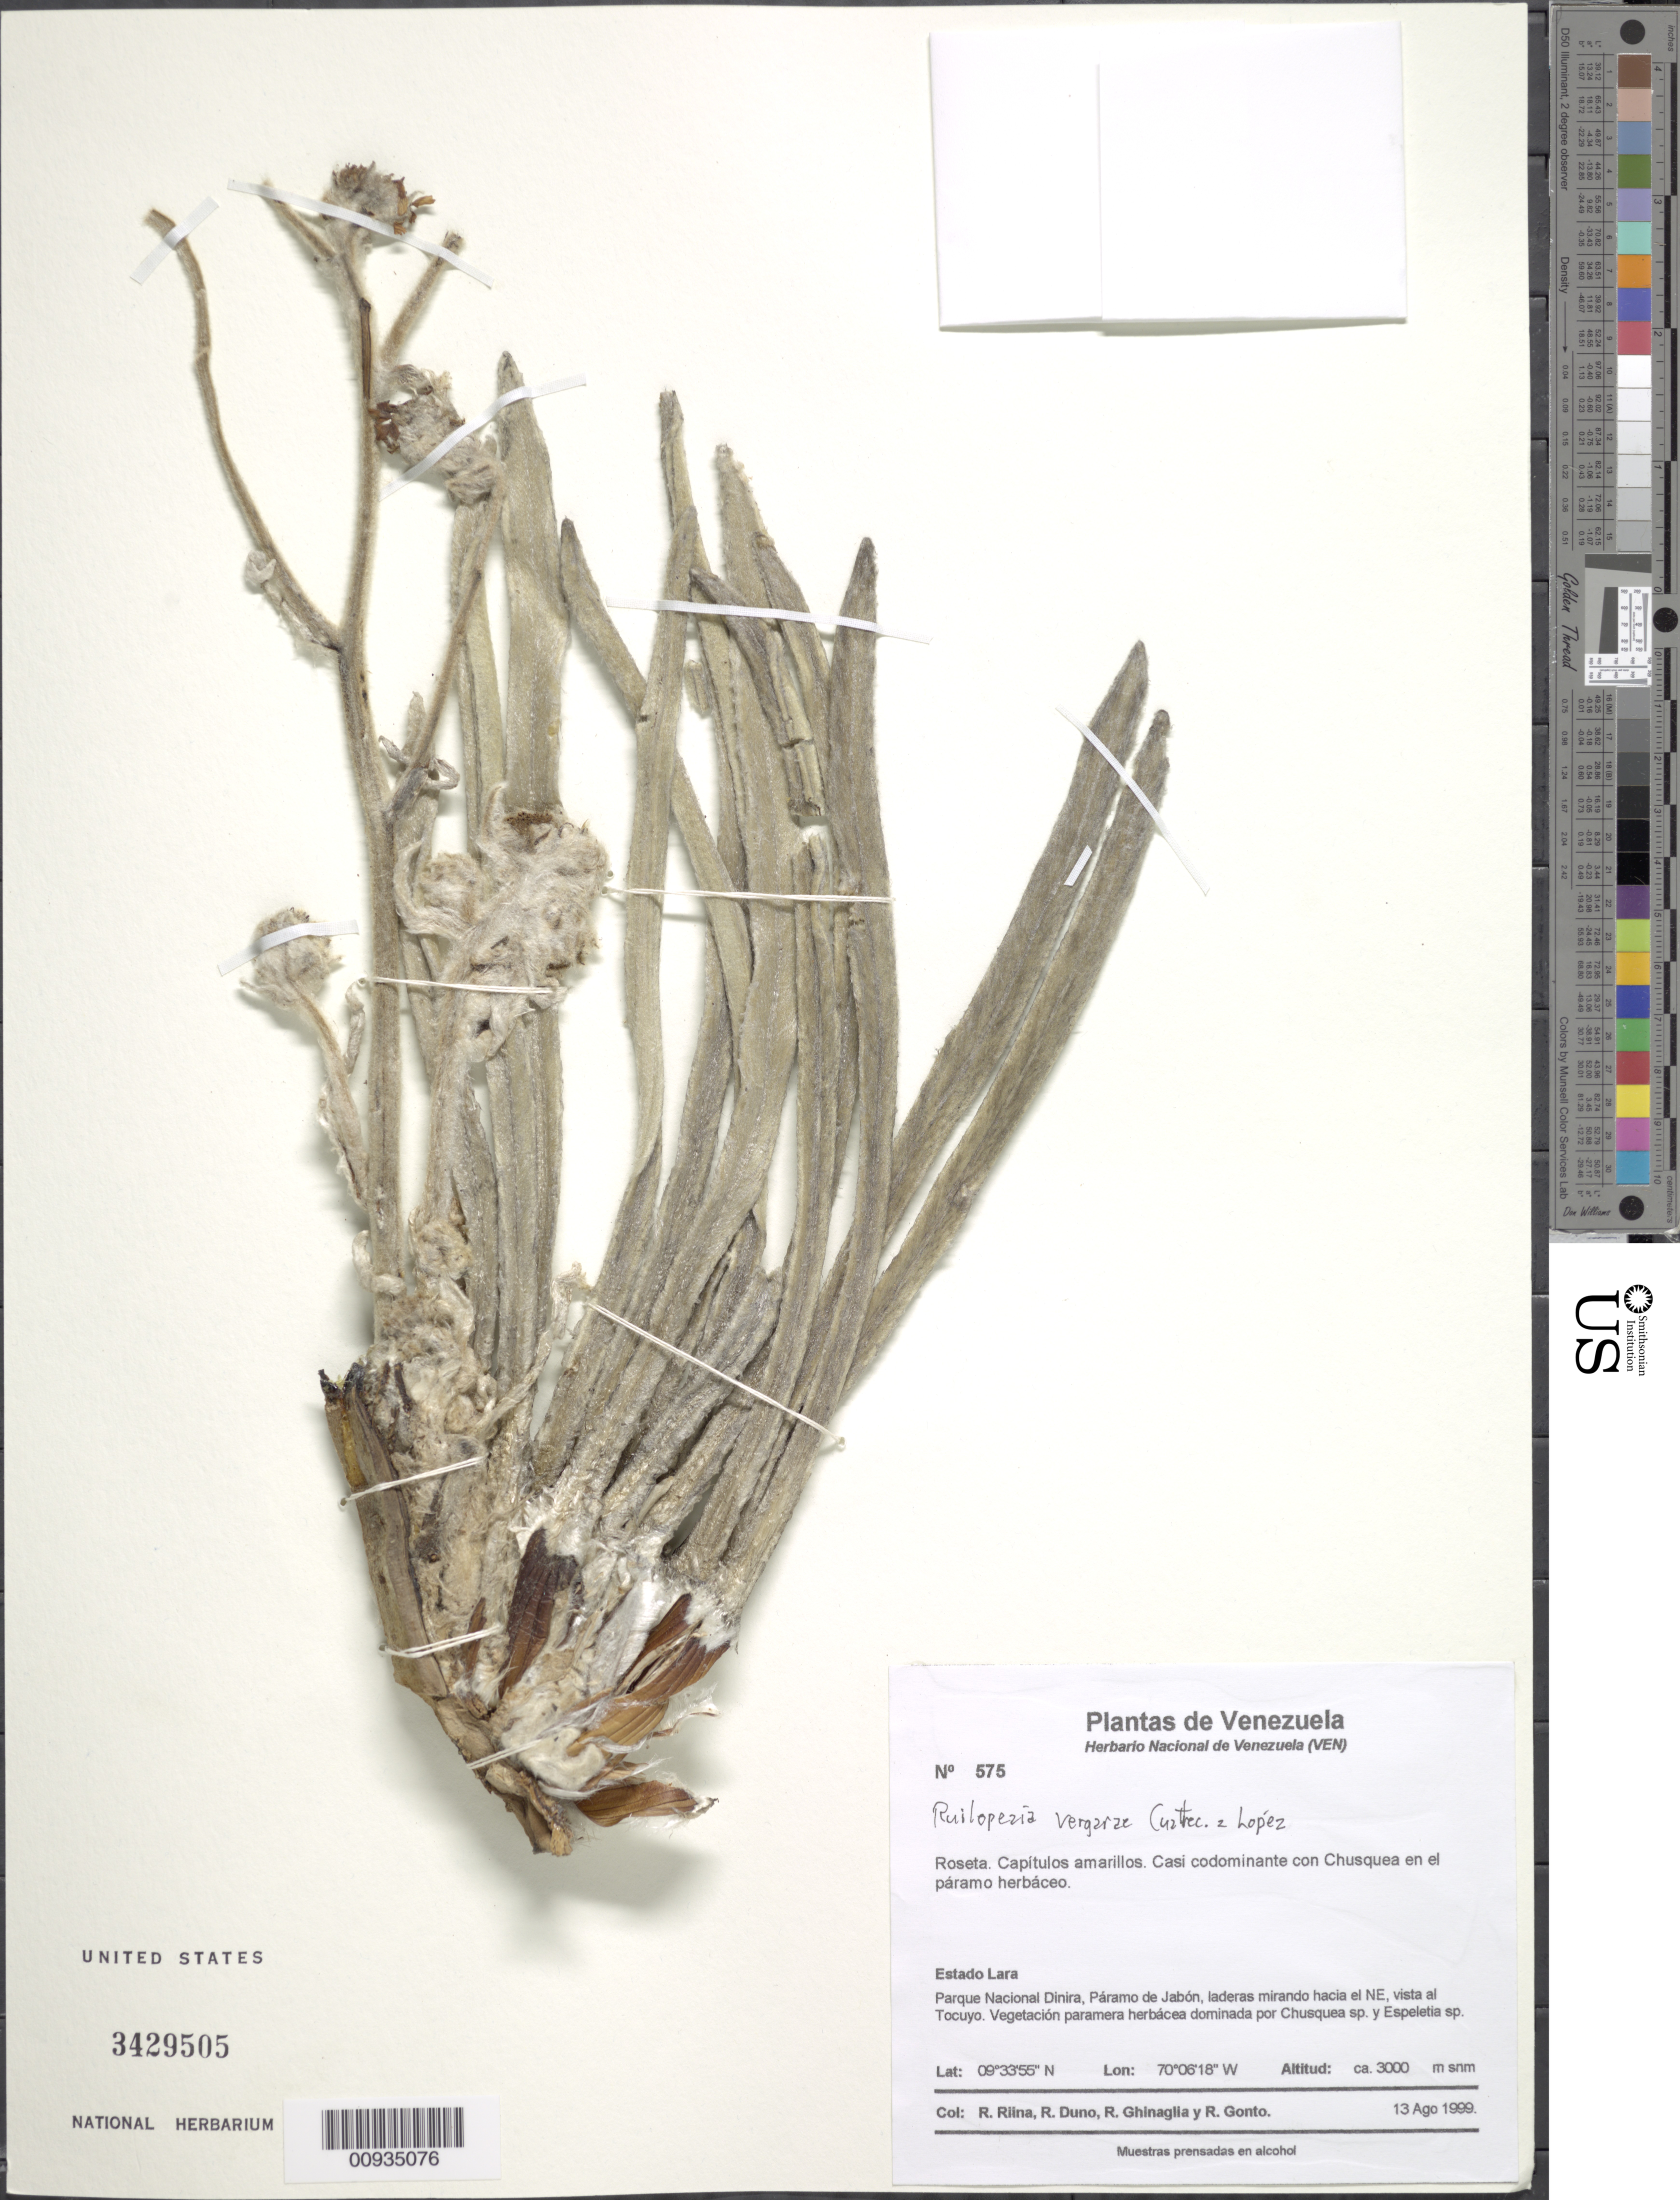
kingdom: Plantae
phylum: Tracheophyta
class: Magnoliopsida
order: Asterales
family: Asteraceae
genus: Ruilopezia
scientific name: Ruilopezia vergarae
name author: Cuatrec. & López Fig.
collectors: R. Riina, R. Duno de Stefano, R. Ghinaglia & R. Gonto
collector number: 575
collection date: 1999-08-13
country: Venezuela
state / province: Lara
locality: Páramo de Jabón. Parque Nacional Dinira. Laderas mirando hacia el NE, vista al Tocuyo.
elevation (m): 3000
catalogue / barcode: US 3429505